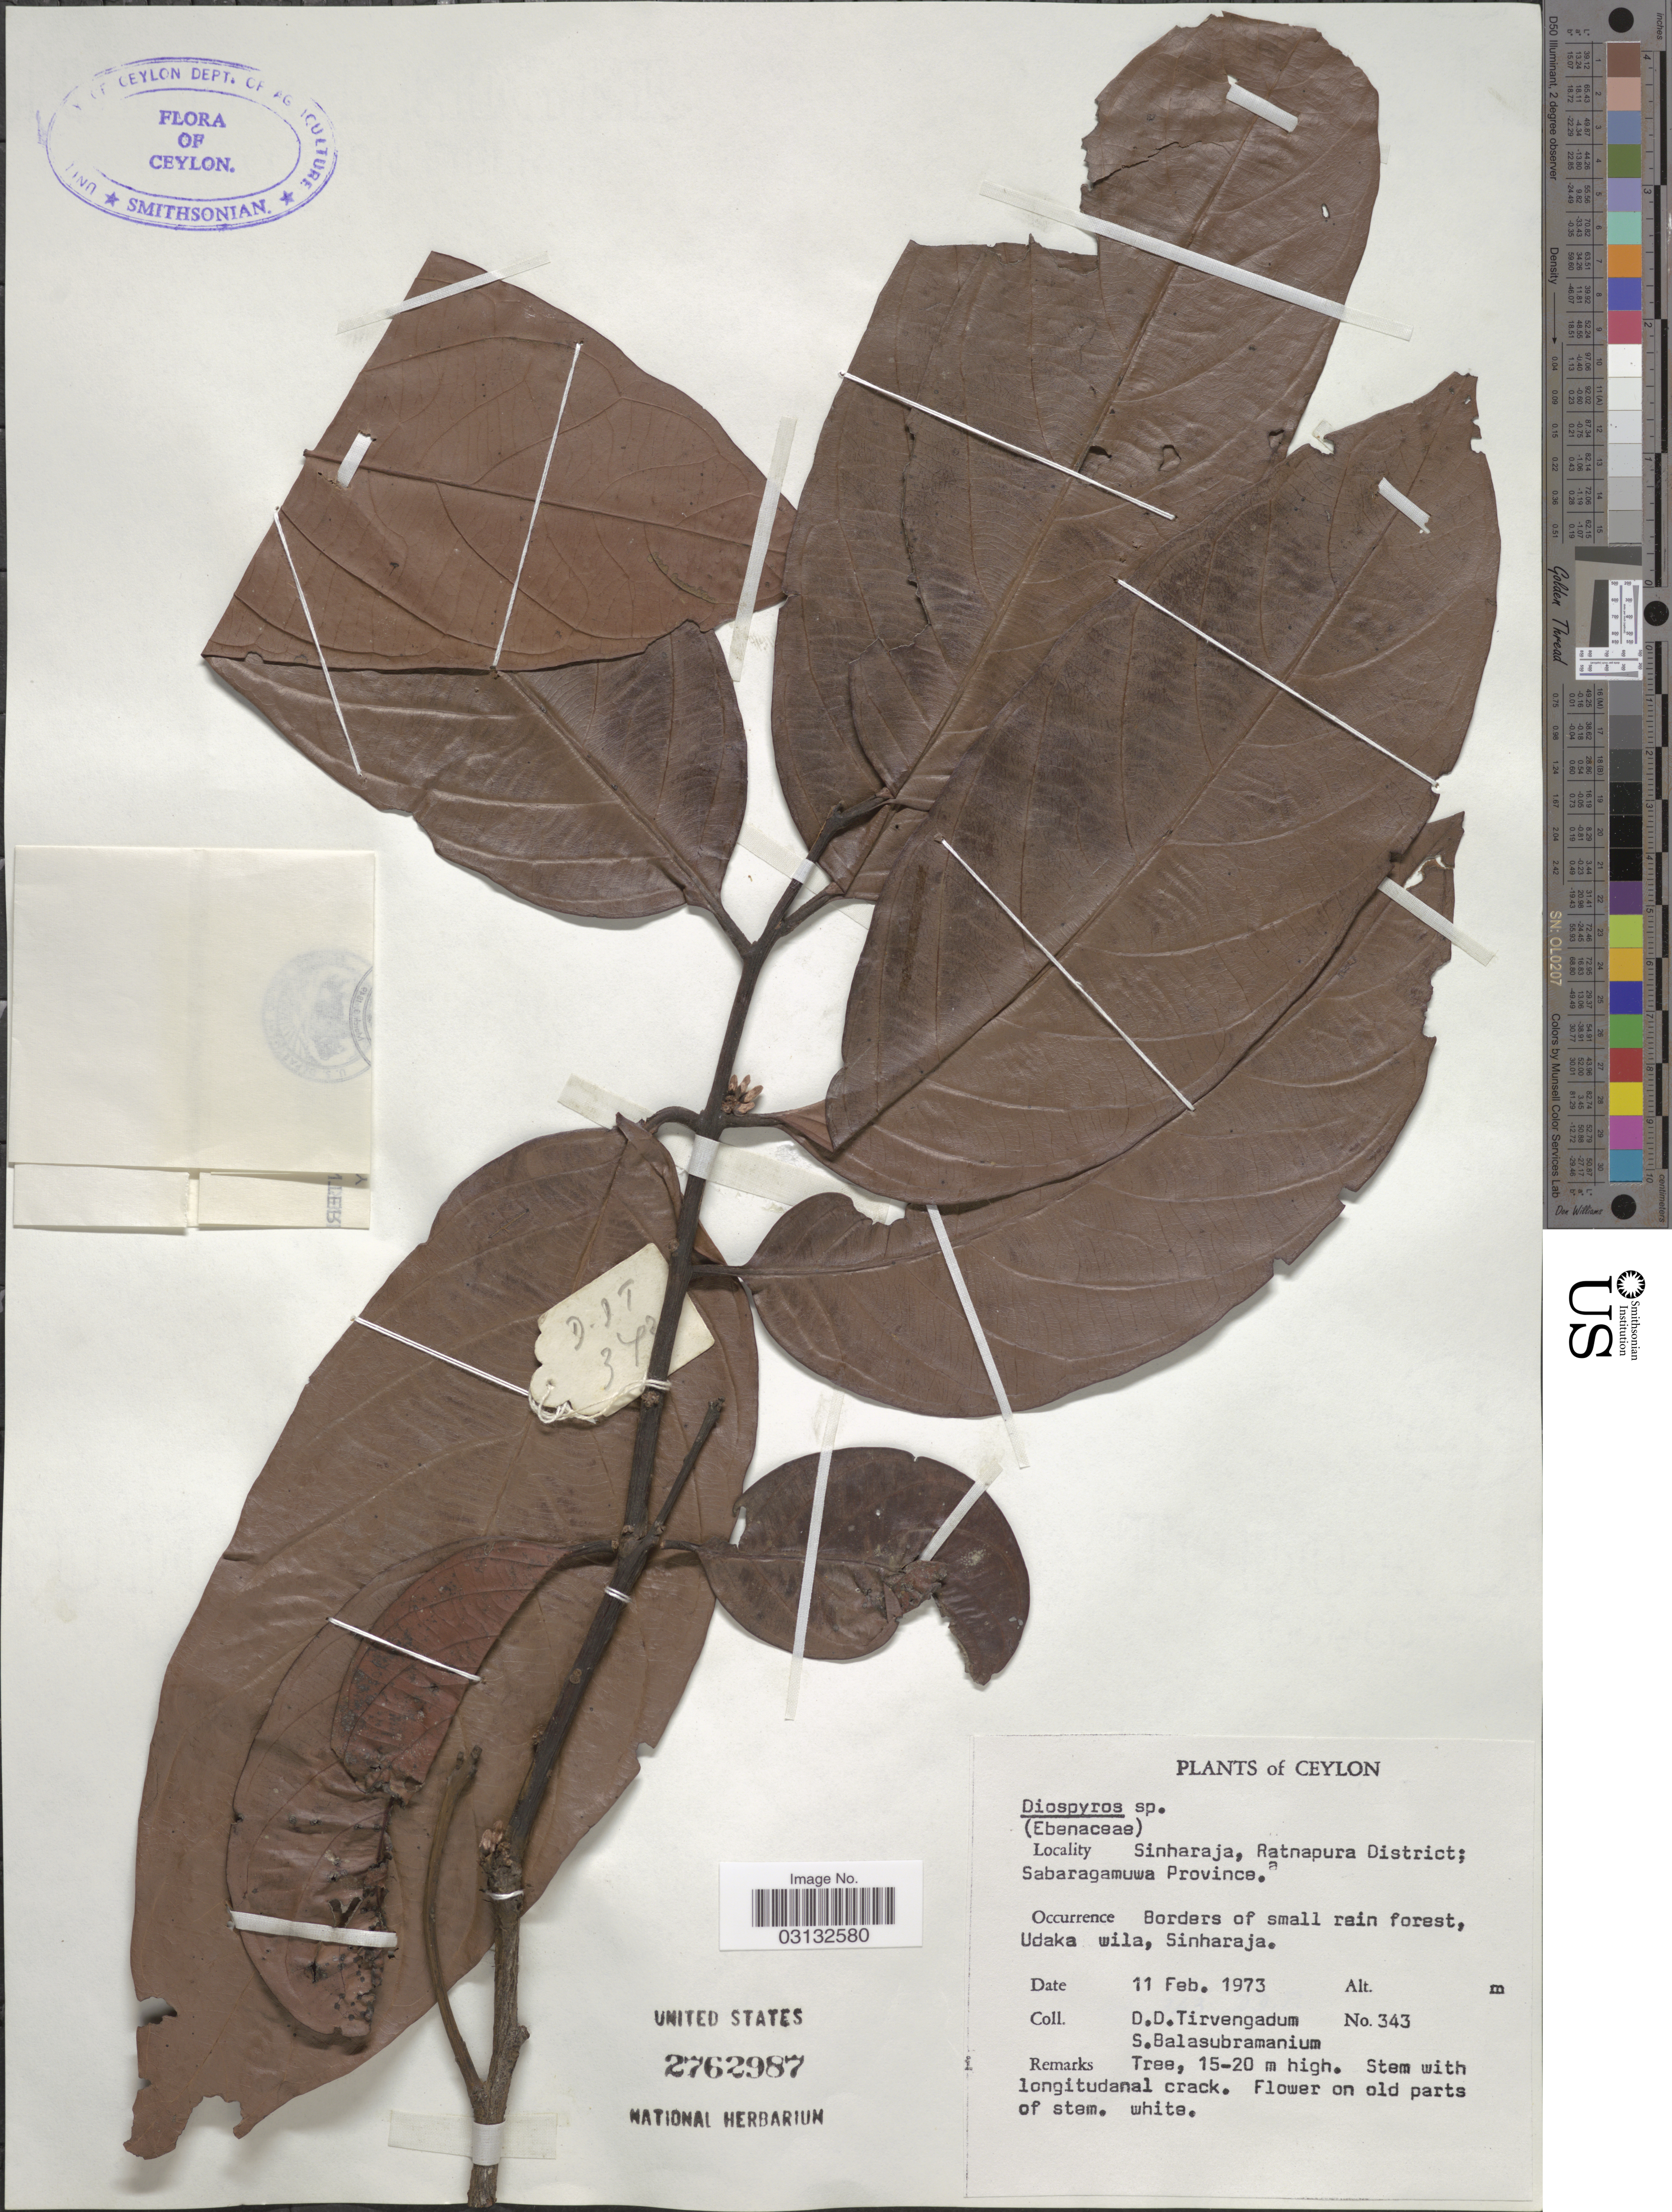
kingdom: Plantae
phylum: Tracheophyta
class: Magnoliopsida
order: Ericales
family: Ebenaceae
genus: Diospyros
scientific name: Diospyros sp.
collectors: D. Tirvengadum & S. Balasubramanium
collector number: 343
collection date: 1973-02-11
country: Sri Lanka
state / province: Sabaragamuwa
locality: Ceylon. Sinharaja, Ratnapura District. Borders of small rain forest, Udaka wila, Sinharaja.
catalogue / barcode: US 2762987